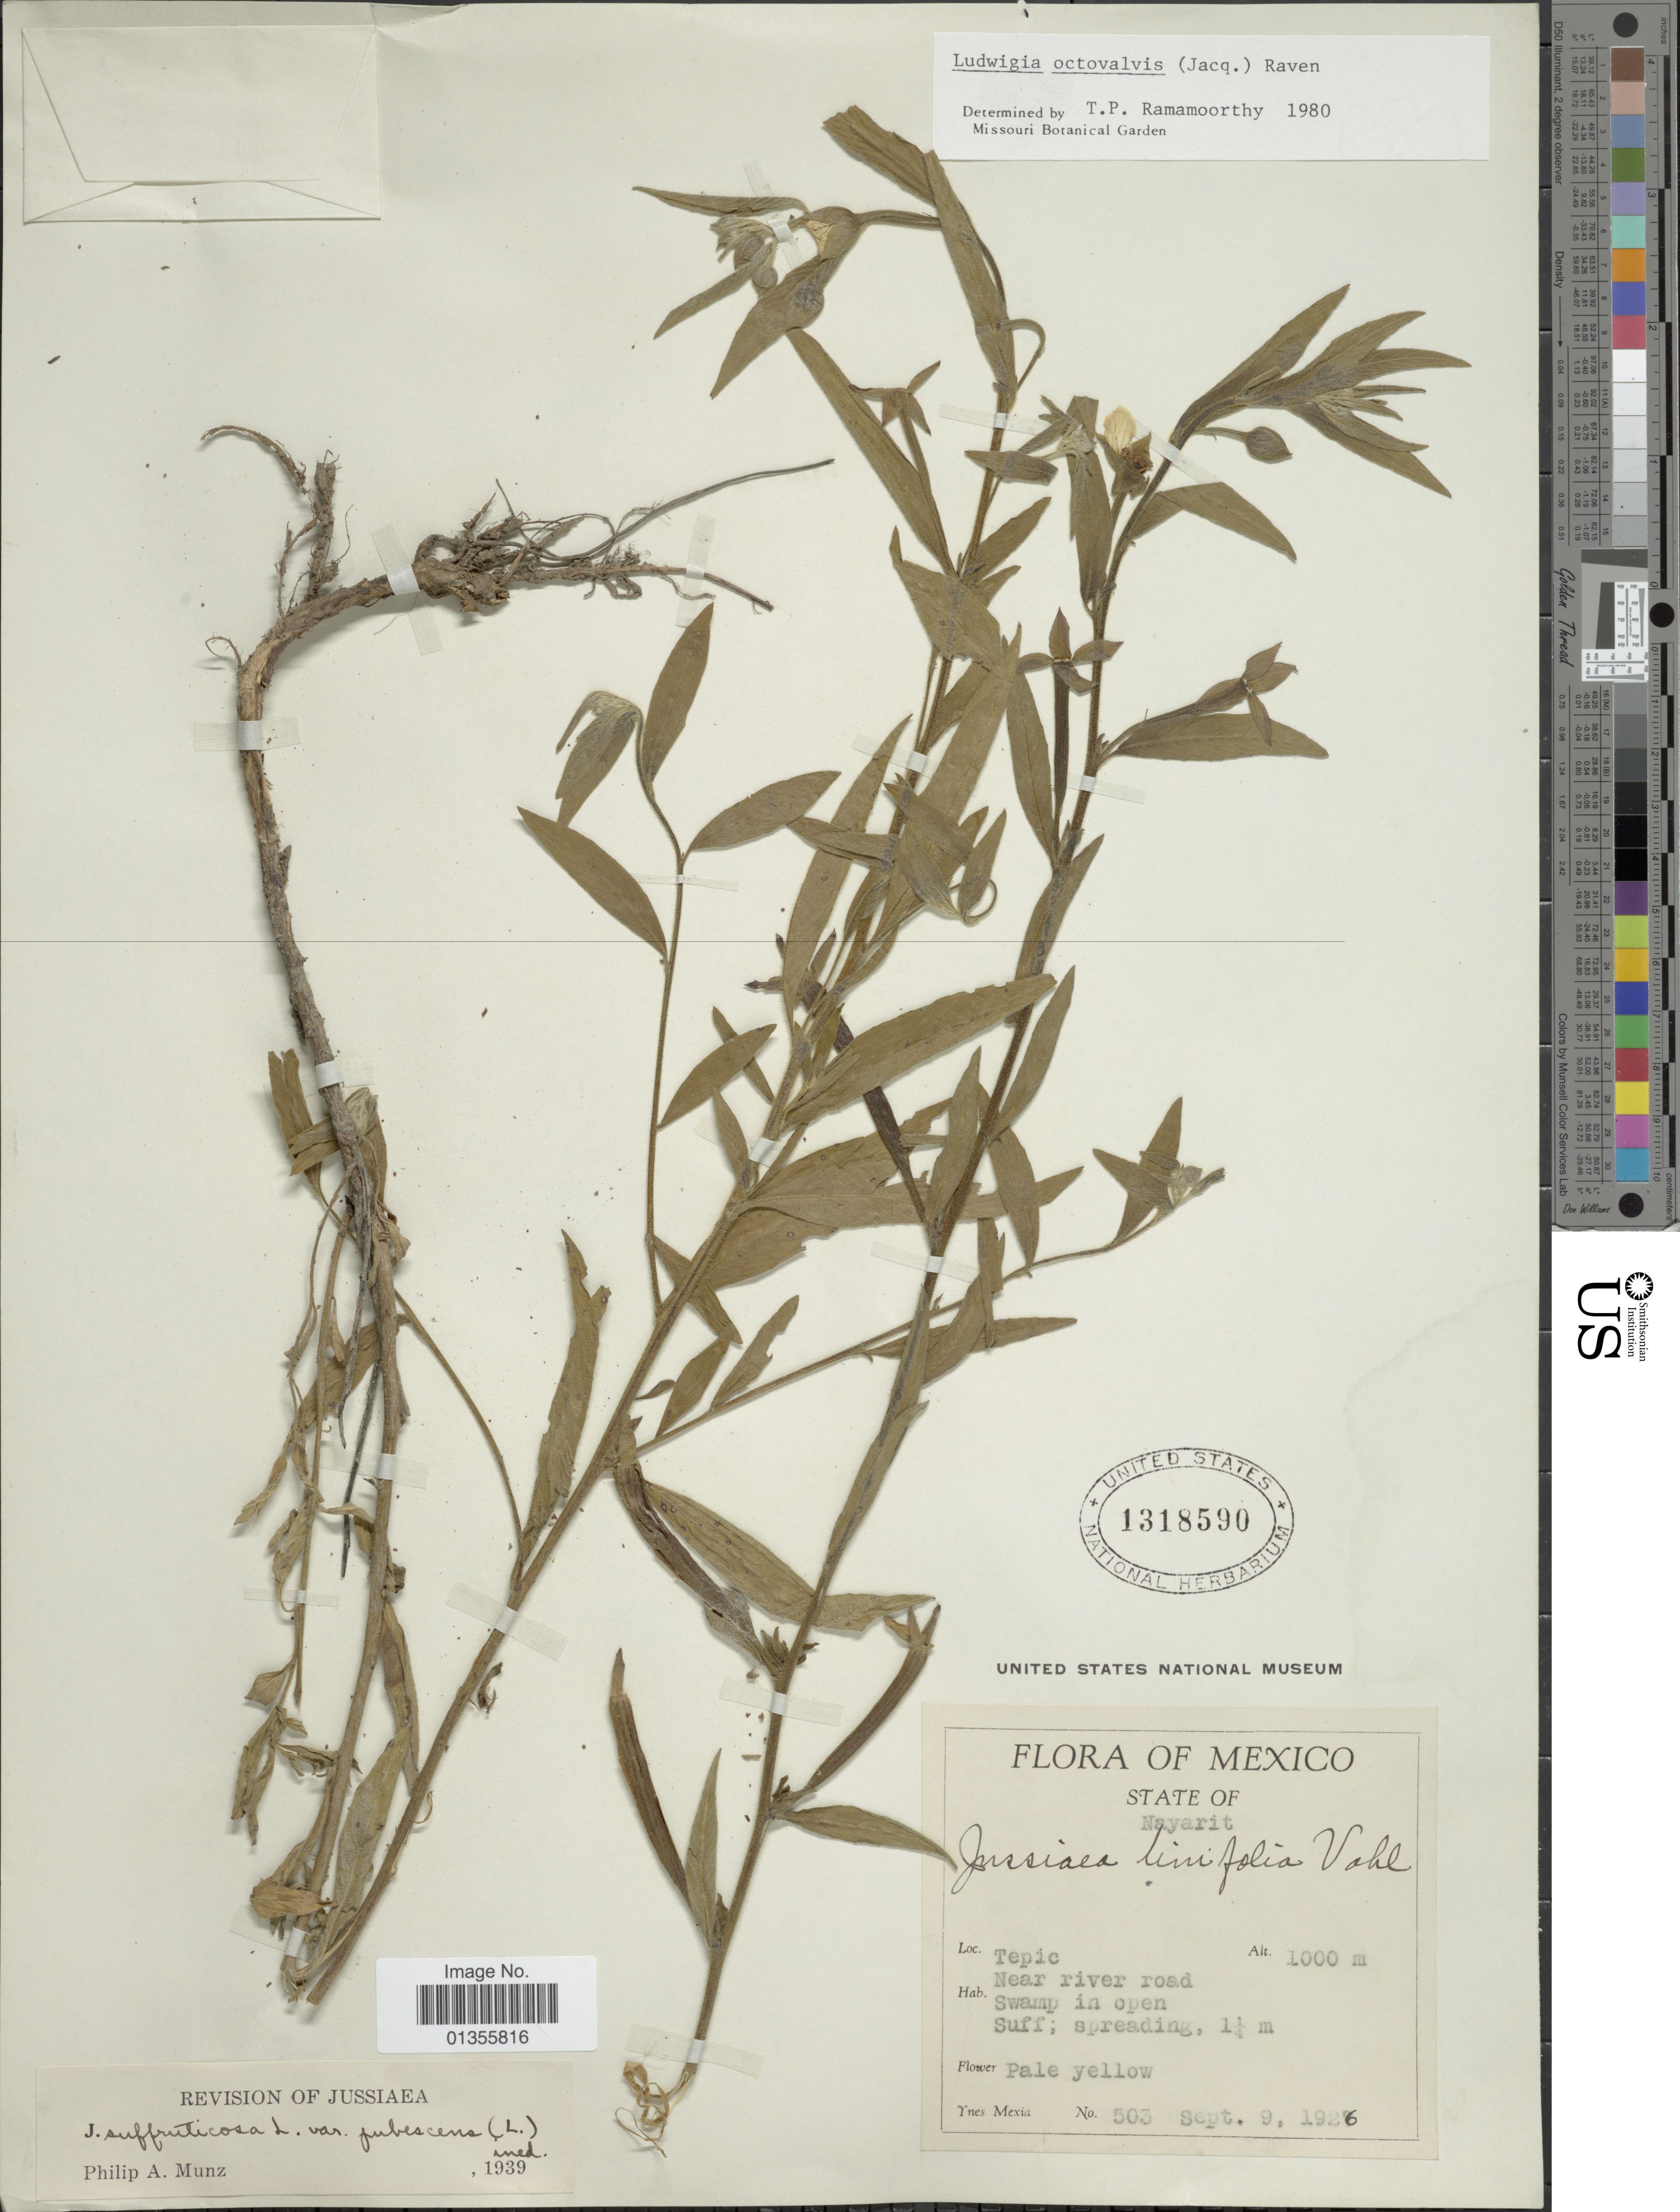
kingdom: Plantae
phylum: Tracheophyta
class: Magnoliopsida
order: Myrtales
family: Onagraceae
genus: Ludwigia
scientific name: Ludwigia octovalvis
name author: (Jacq.) P.H. Raven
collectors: Y. Mexia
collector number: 505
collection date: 1926-09-09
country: Mexico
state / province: Nayarit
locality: Tepic. Near river road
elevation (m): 1000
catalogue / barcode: US 1318590